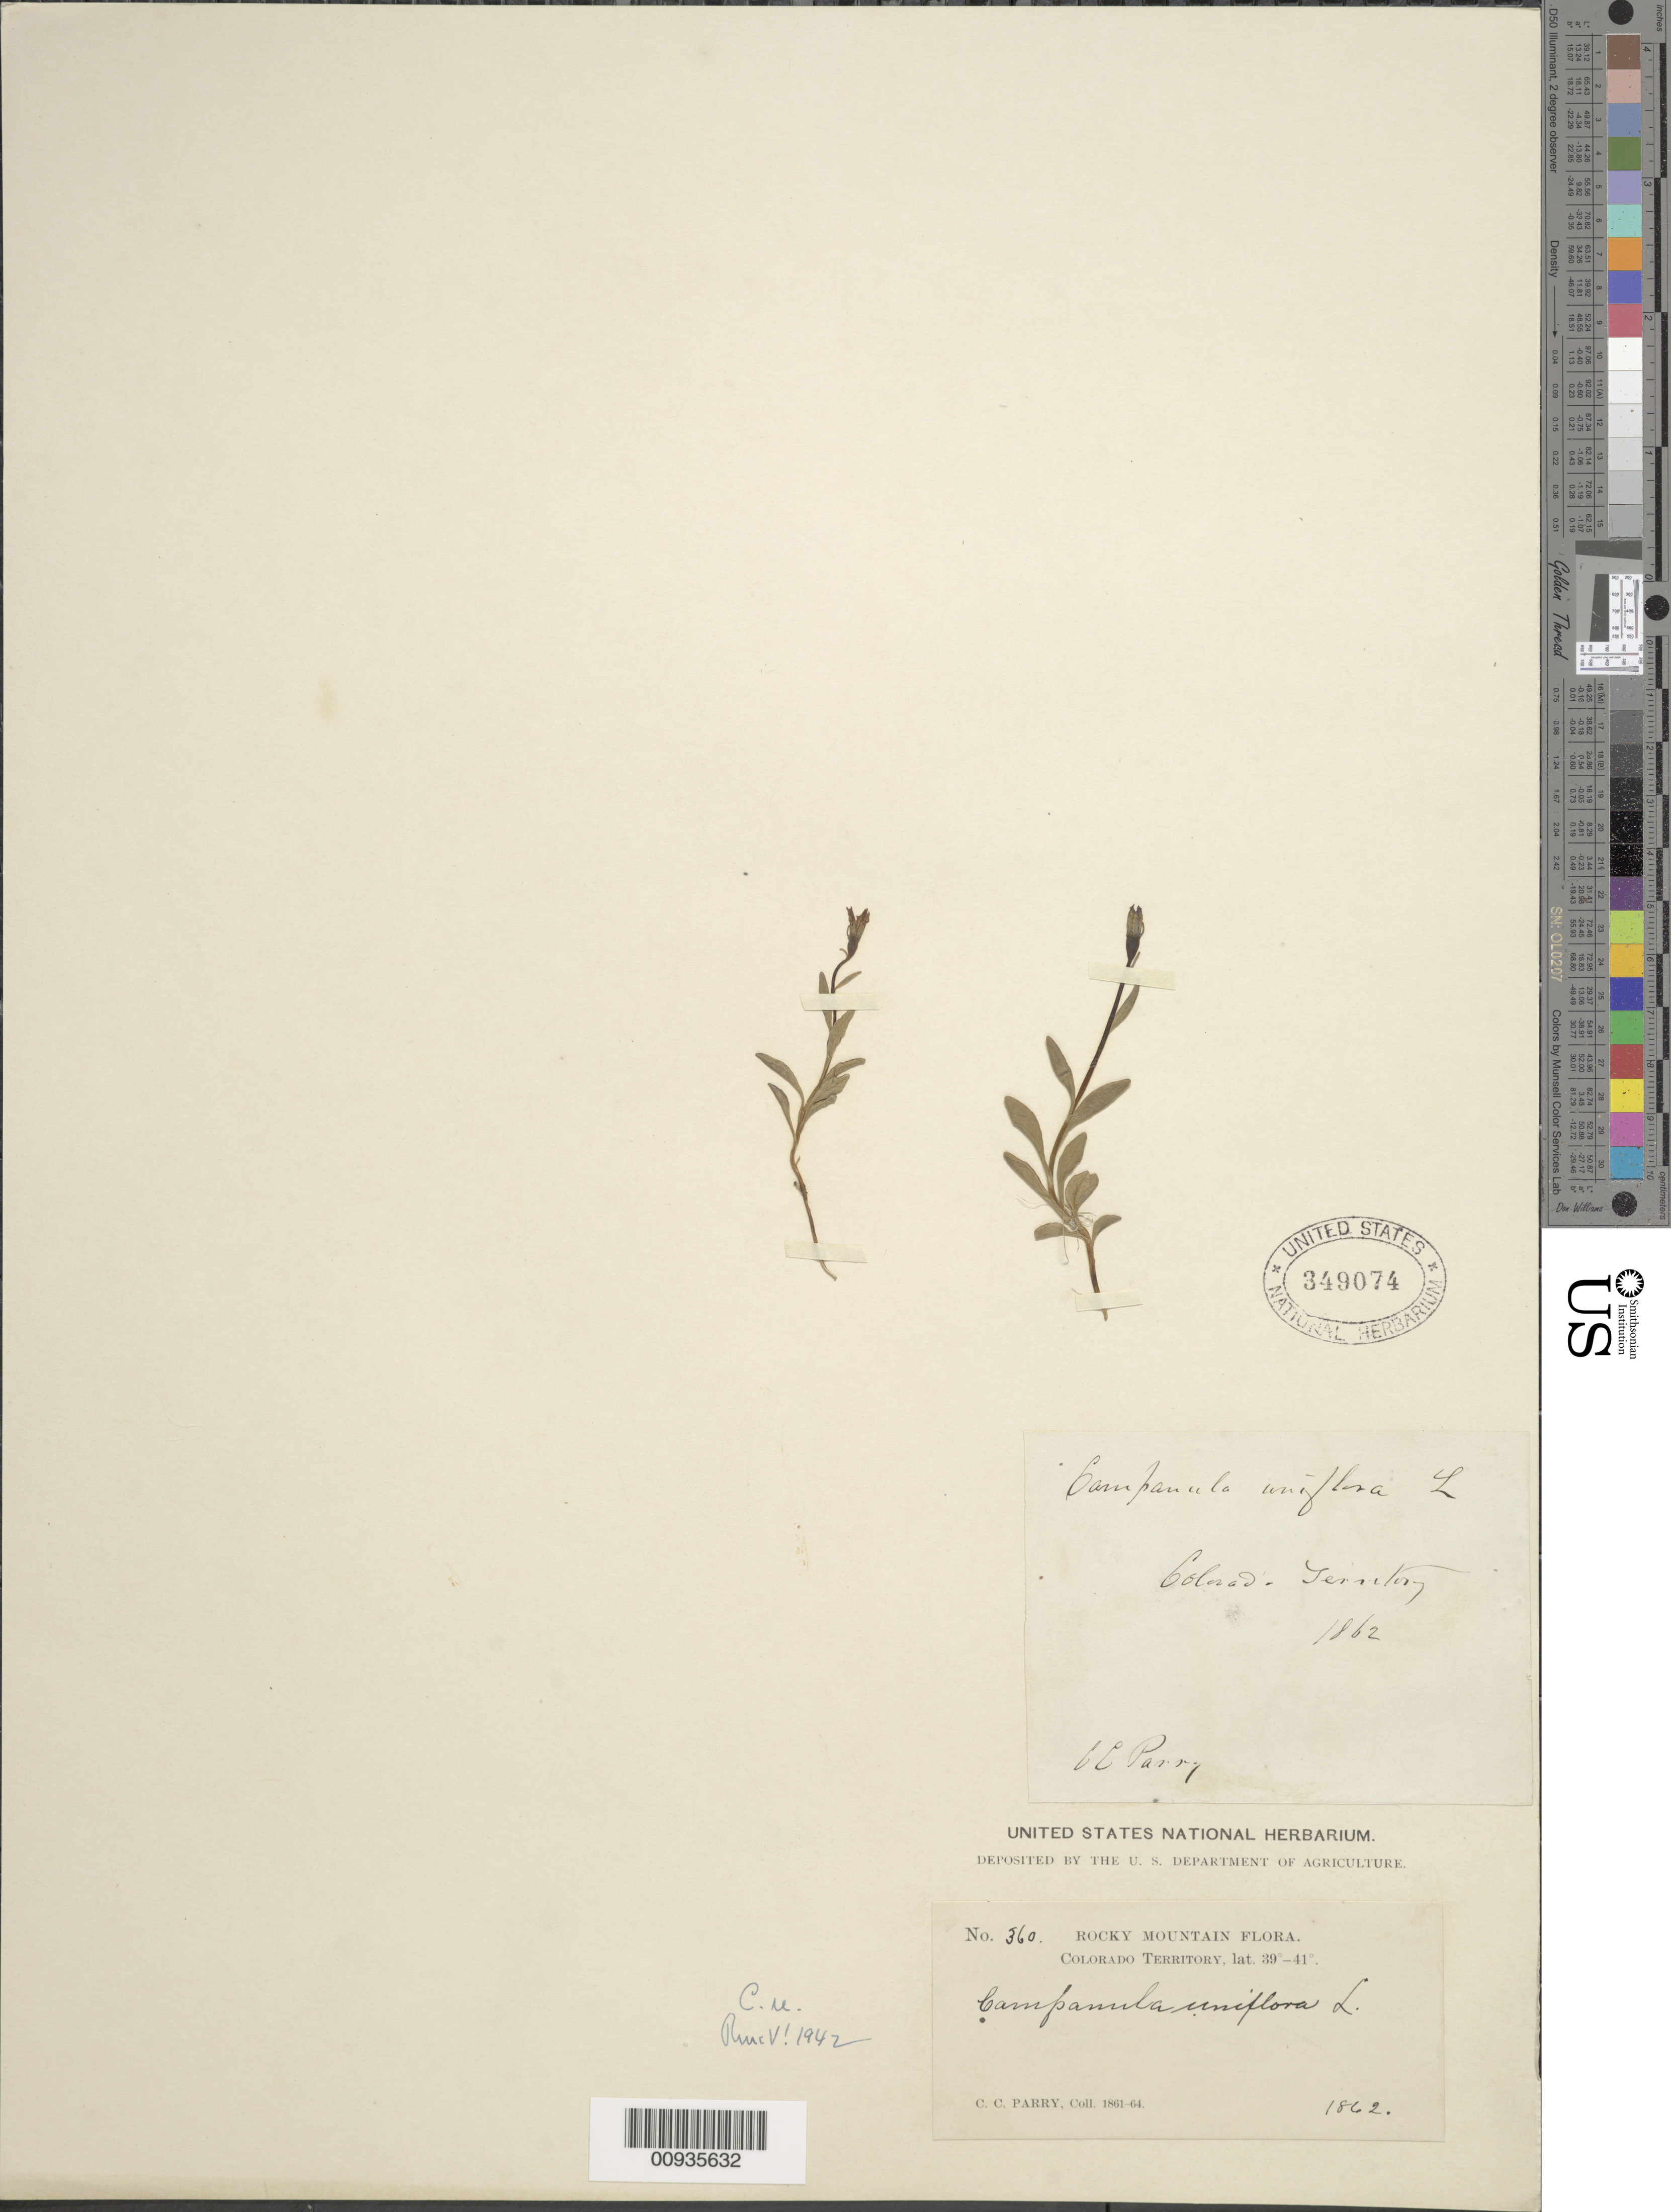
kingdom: Plantae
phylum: Tracheophyta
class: Magnoliopsida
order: Asterales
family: Campanulaceae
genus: Campanula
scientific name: Campanula uniflora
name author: L.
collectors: C. C. Parry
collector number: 360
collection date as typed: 1862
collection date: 1862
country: United States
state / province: Colorado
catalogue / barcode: US 349074